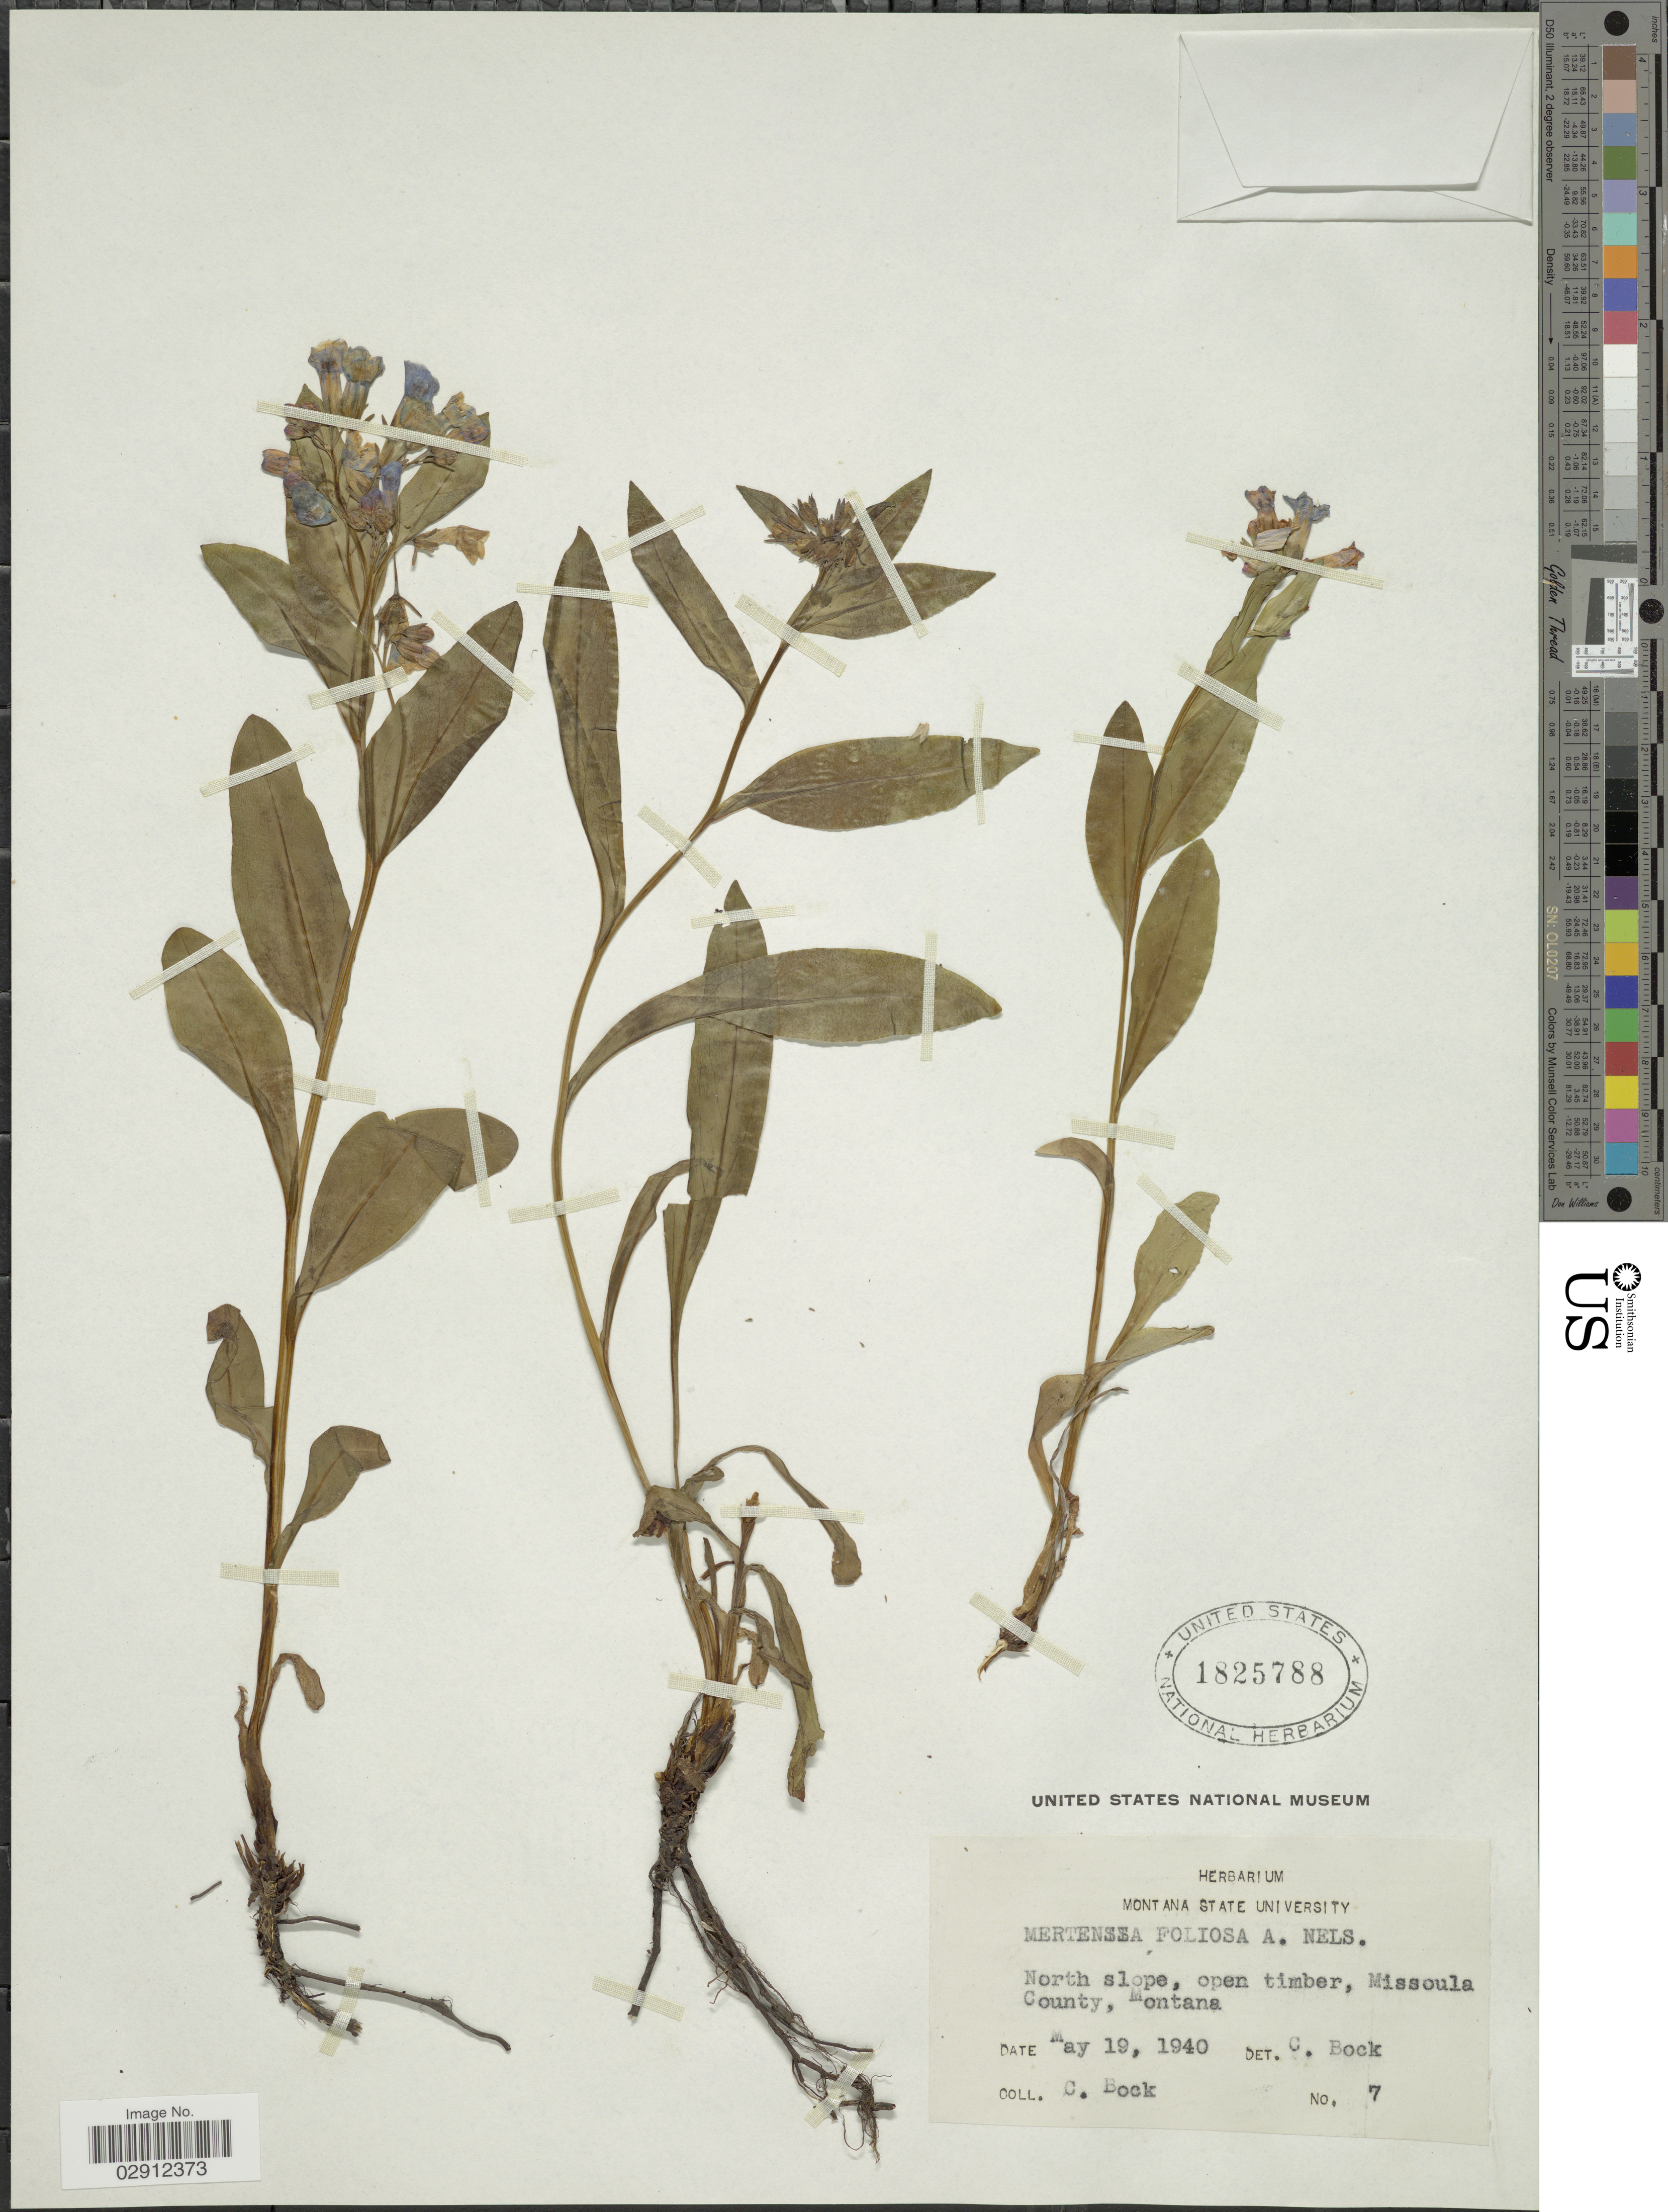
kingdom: Plantae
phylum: Tracheophyta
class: Magnoliopsida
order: Boraginales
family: Boraginaceae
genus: Mertensia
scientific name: Mertensia foliosa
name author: A. Nelson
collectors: C. Bock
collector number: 7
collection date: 1940-05-19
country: United States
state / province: Montana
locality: North slope, open timber, Missoula County.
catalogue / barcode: US 1825788